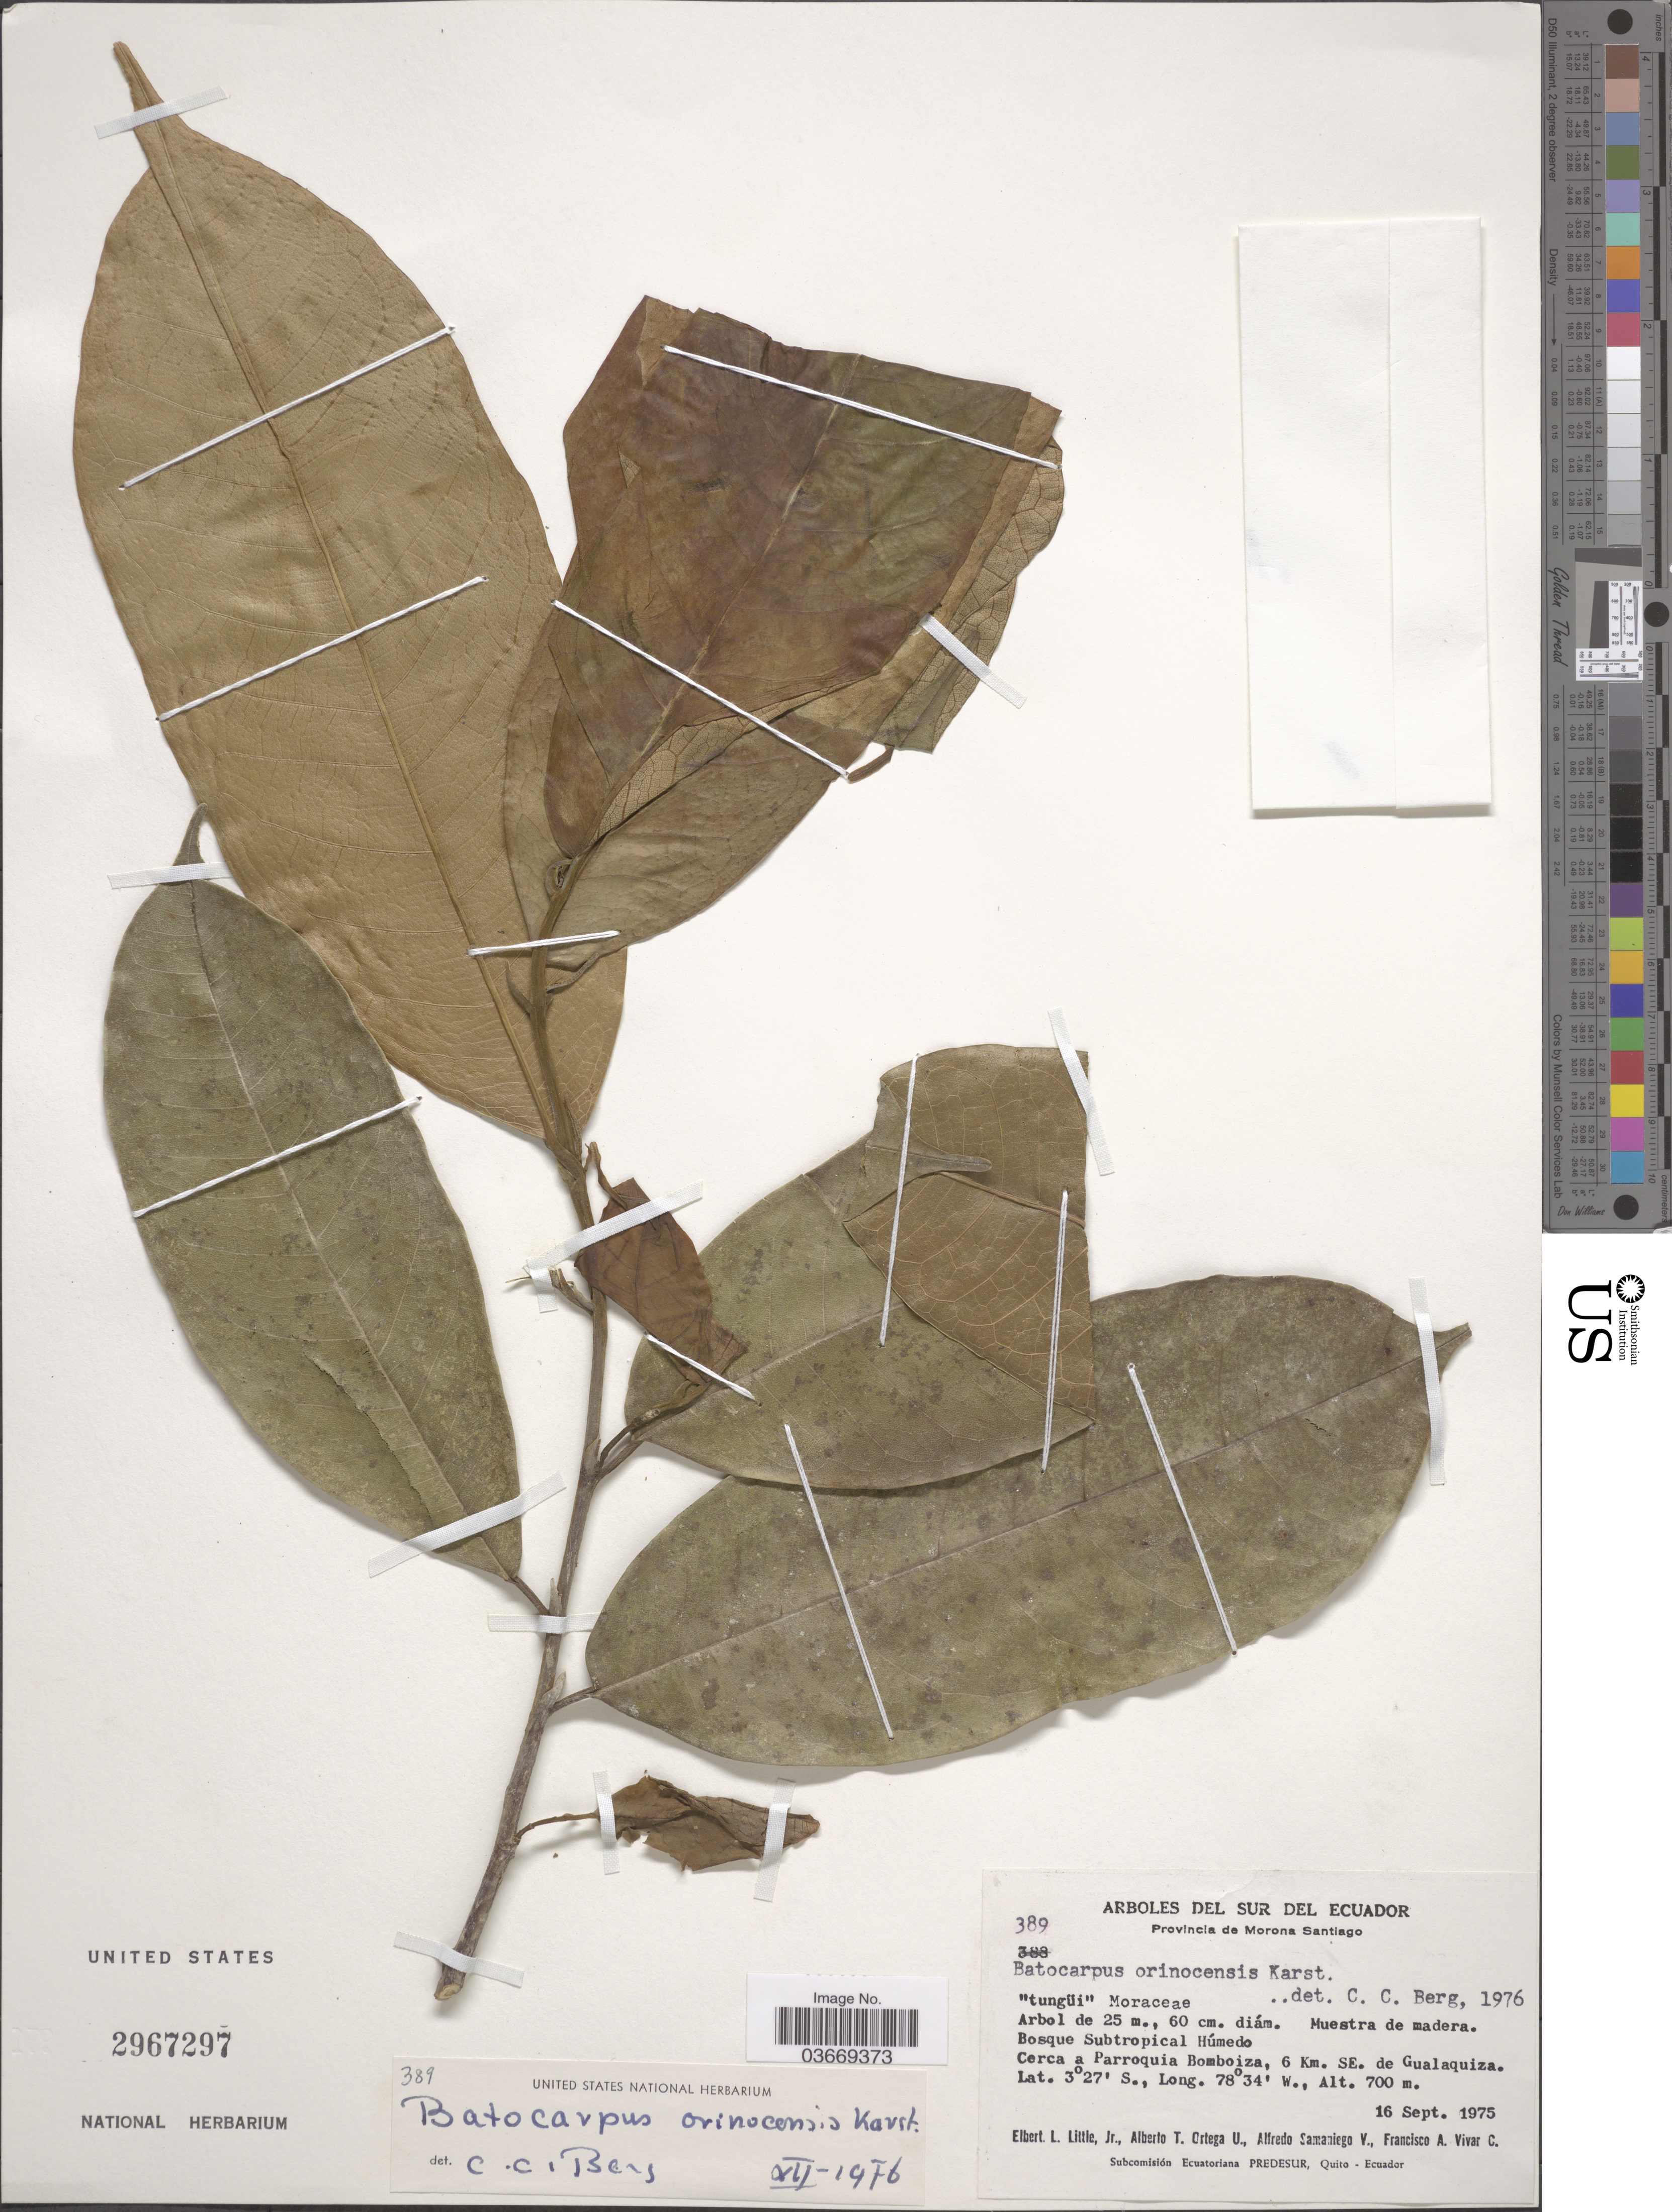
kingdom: Plantae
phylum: Tracheophyta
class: Magnoliopsida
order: Rosales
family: Moraceae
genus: Batocarpus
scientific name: Batocarpus orinocensis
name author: H. Karst.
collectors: E. L. Little, A. T. Ortega U., A. V. Samaniego & F. A. Vivar C.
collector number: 389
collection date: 1975-09-16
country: Ecuador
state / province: Morona-Santiago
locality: Muestra de madera. Bosque Subtropical Húmedo. Cerca a Parroquia Bomboiza, 6 Km. SE. de Gualaquiza.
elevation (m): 700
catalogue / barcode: US 2967297